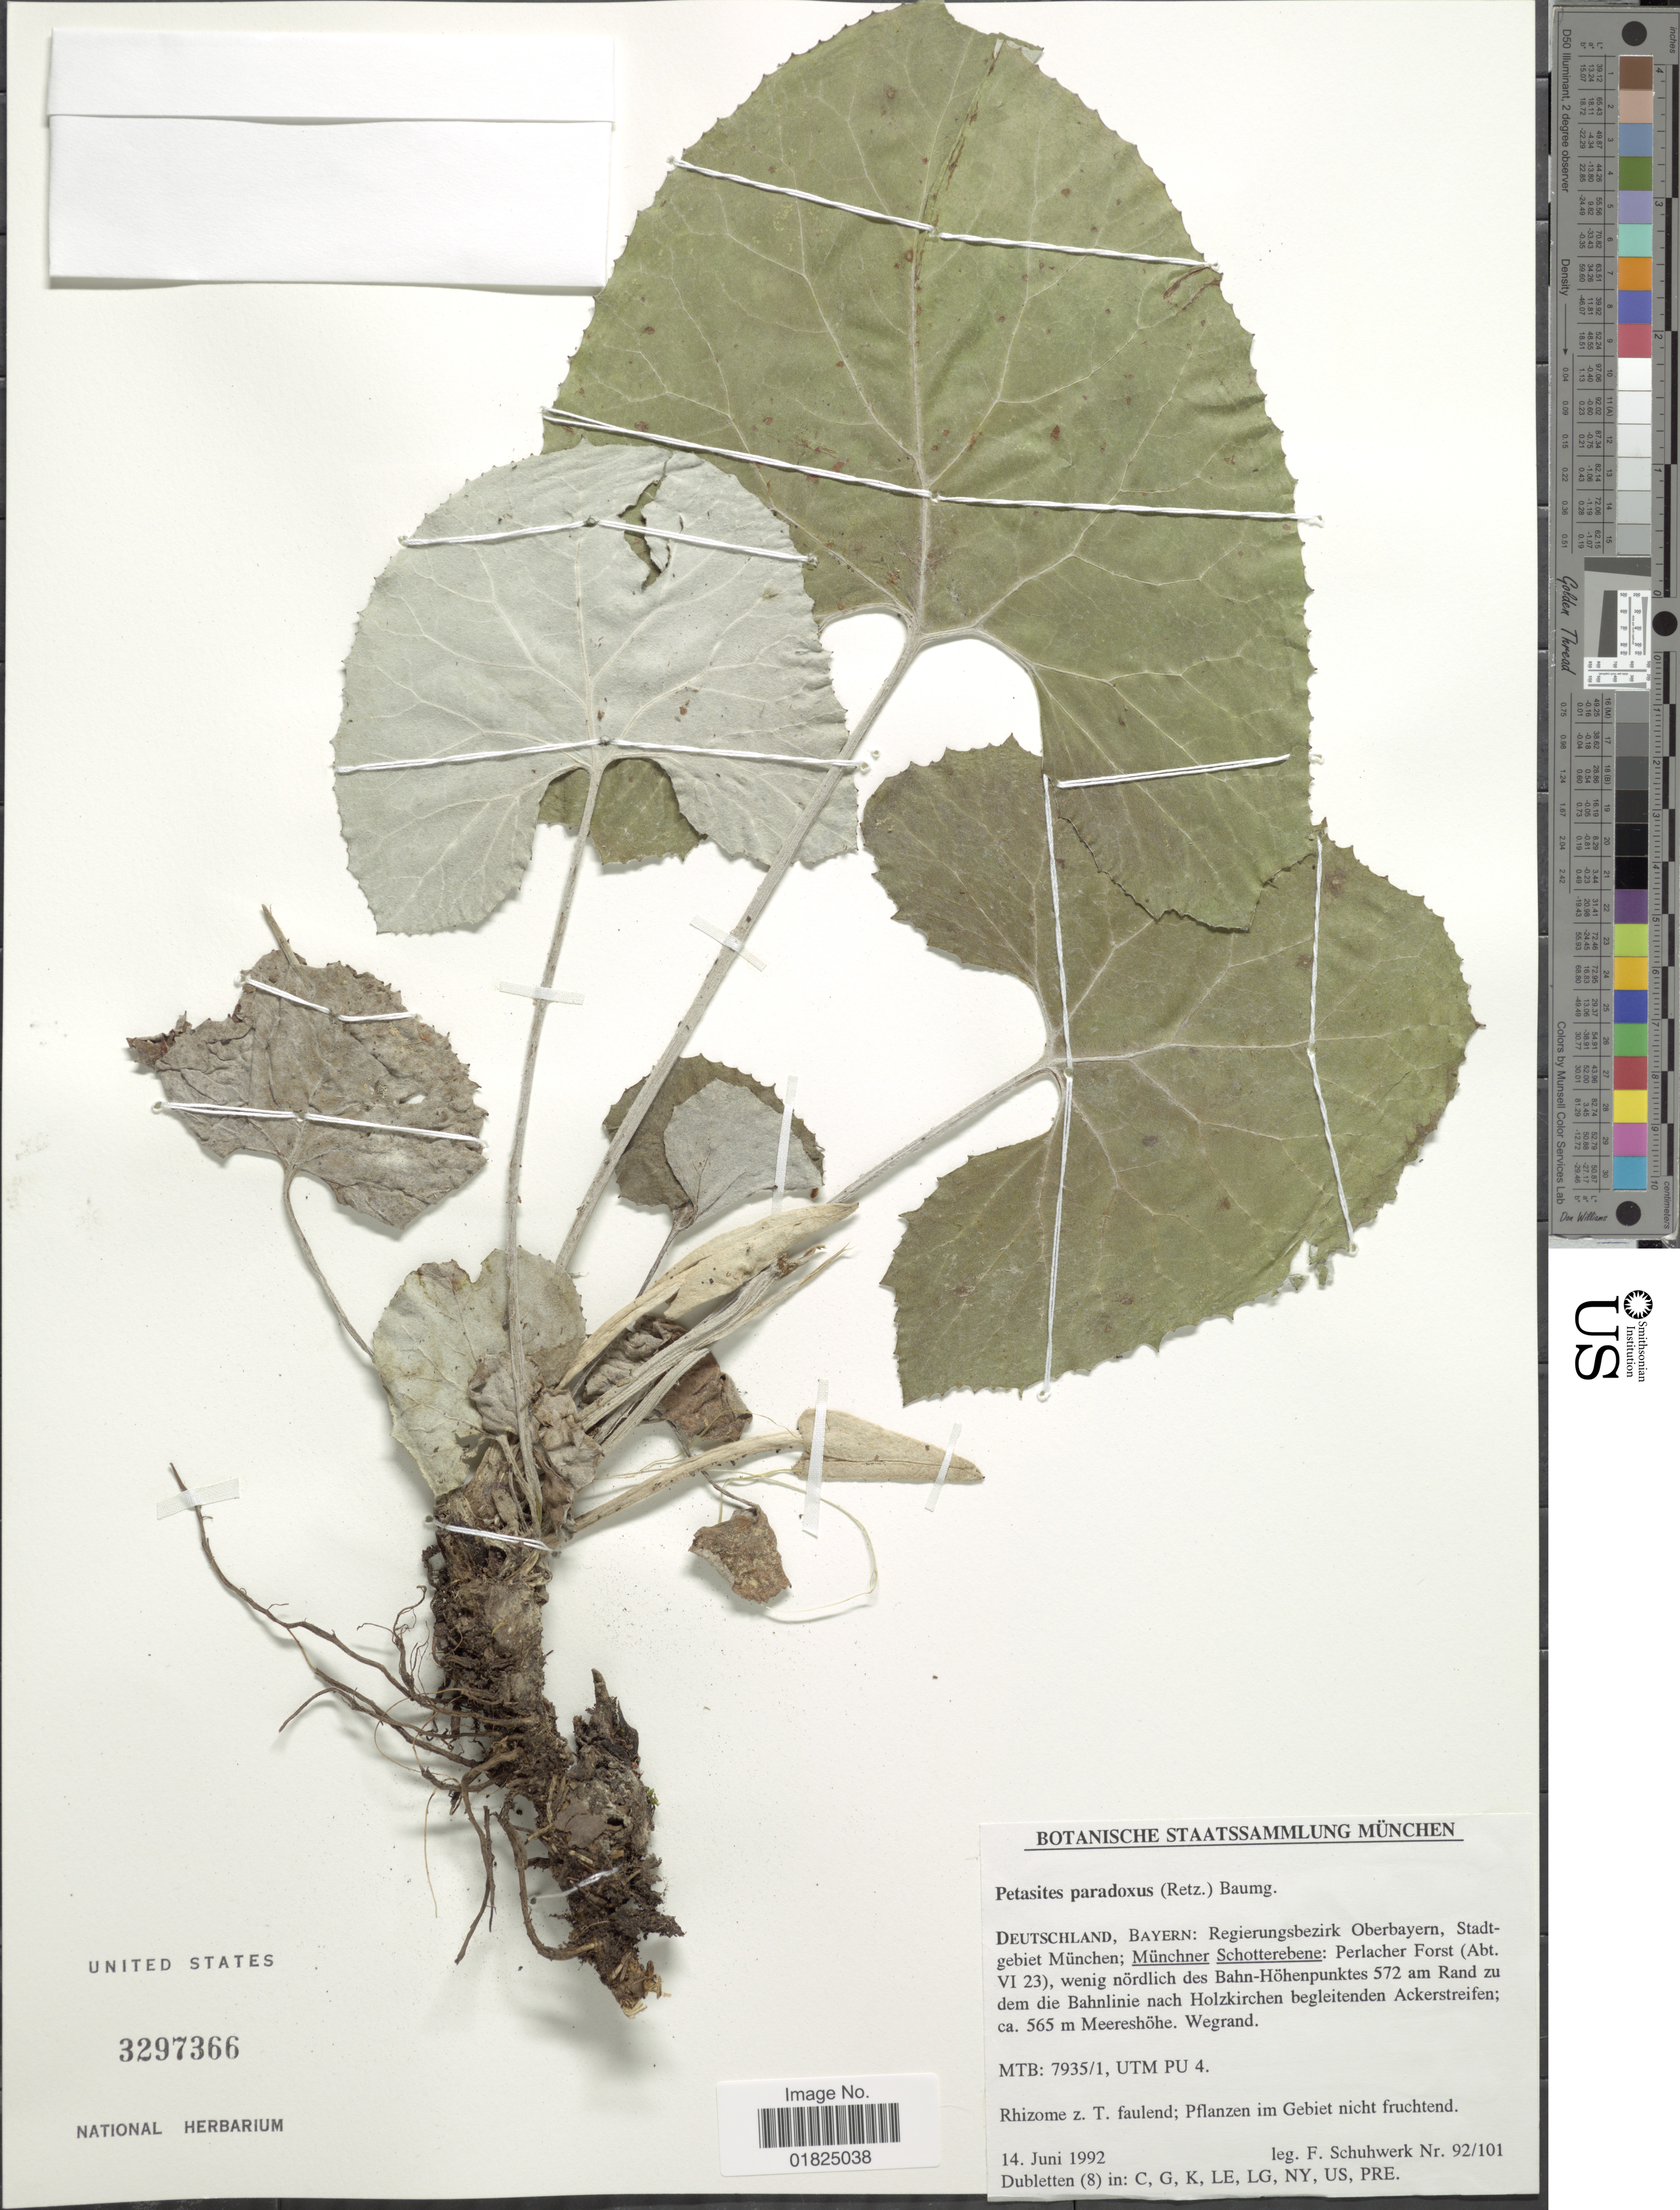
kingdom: Plantae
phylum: Tracheophyta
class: Magnoliopsida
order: Asterales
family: Asteraceae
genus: Petasites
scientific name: Petasites paradoxus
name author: (Retz.) Baumg.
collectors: Schuhwerk, F.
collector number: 92/101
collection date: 1992-06-14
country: Germany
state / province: Bayern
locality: Regierungsbezirk Oberbayern, Stadtgebiet München; Münchner Schotterebene: Perlacher Forst (Abt. VI 23), wenig nördlich des Bahn-Höhenpunktes 572 am Rand zu dem die Bahnlinie nach Holzkirchen begleitenden Ackerstreifen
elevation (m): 565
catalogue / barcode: US 3297366